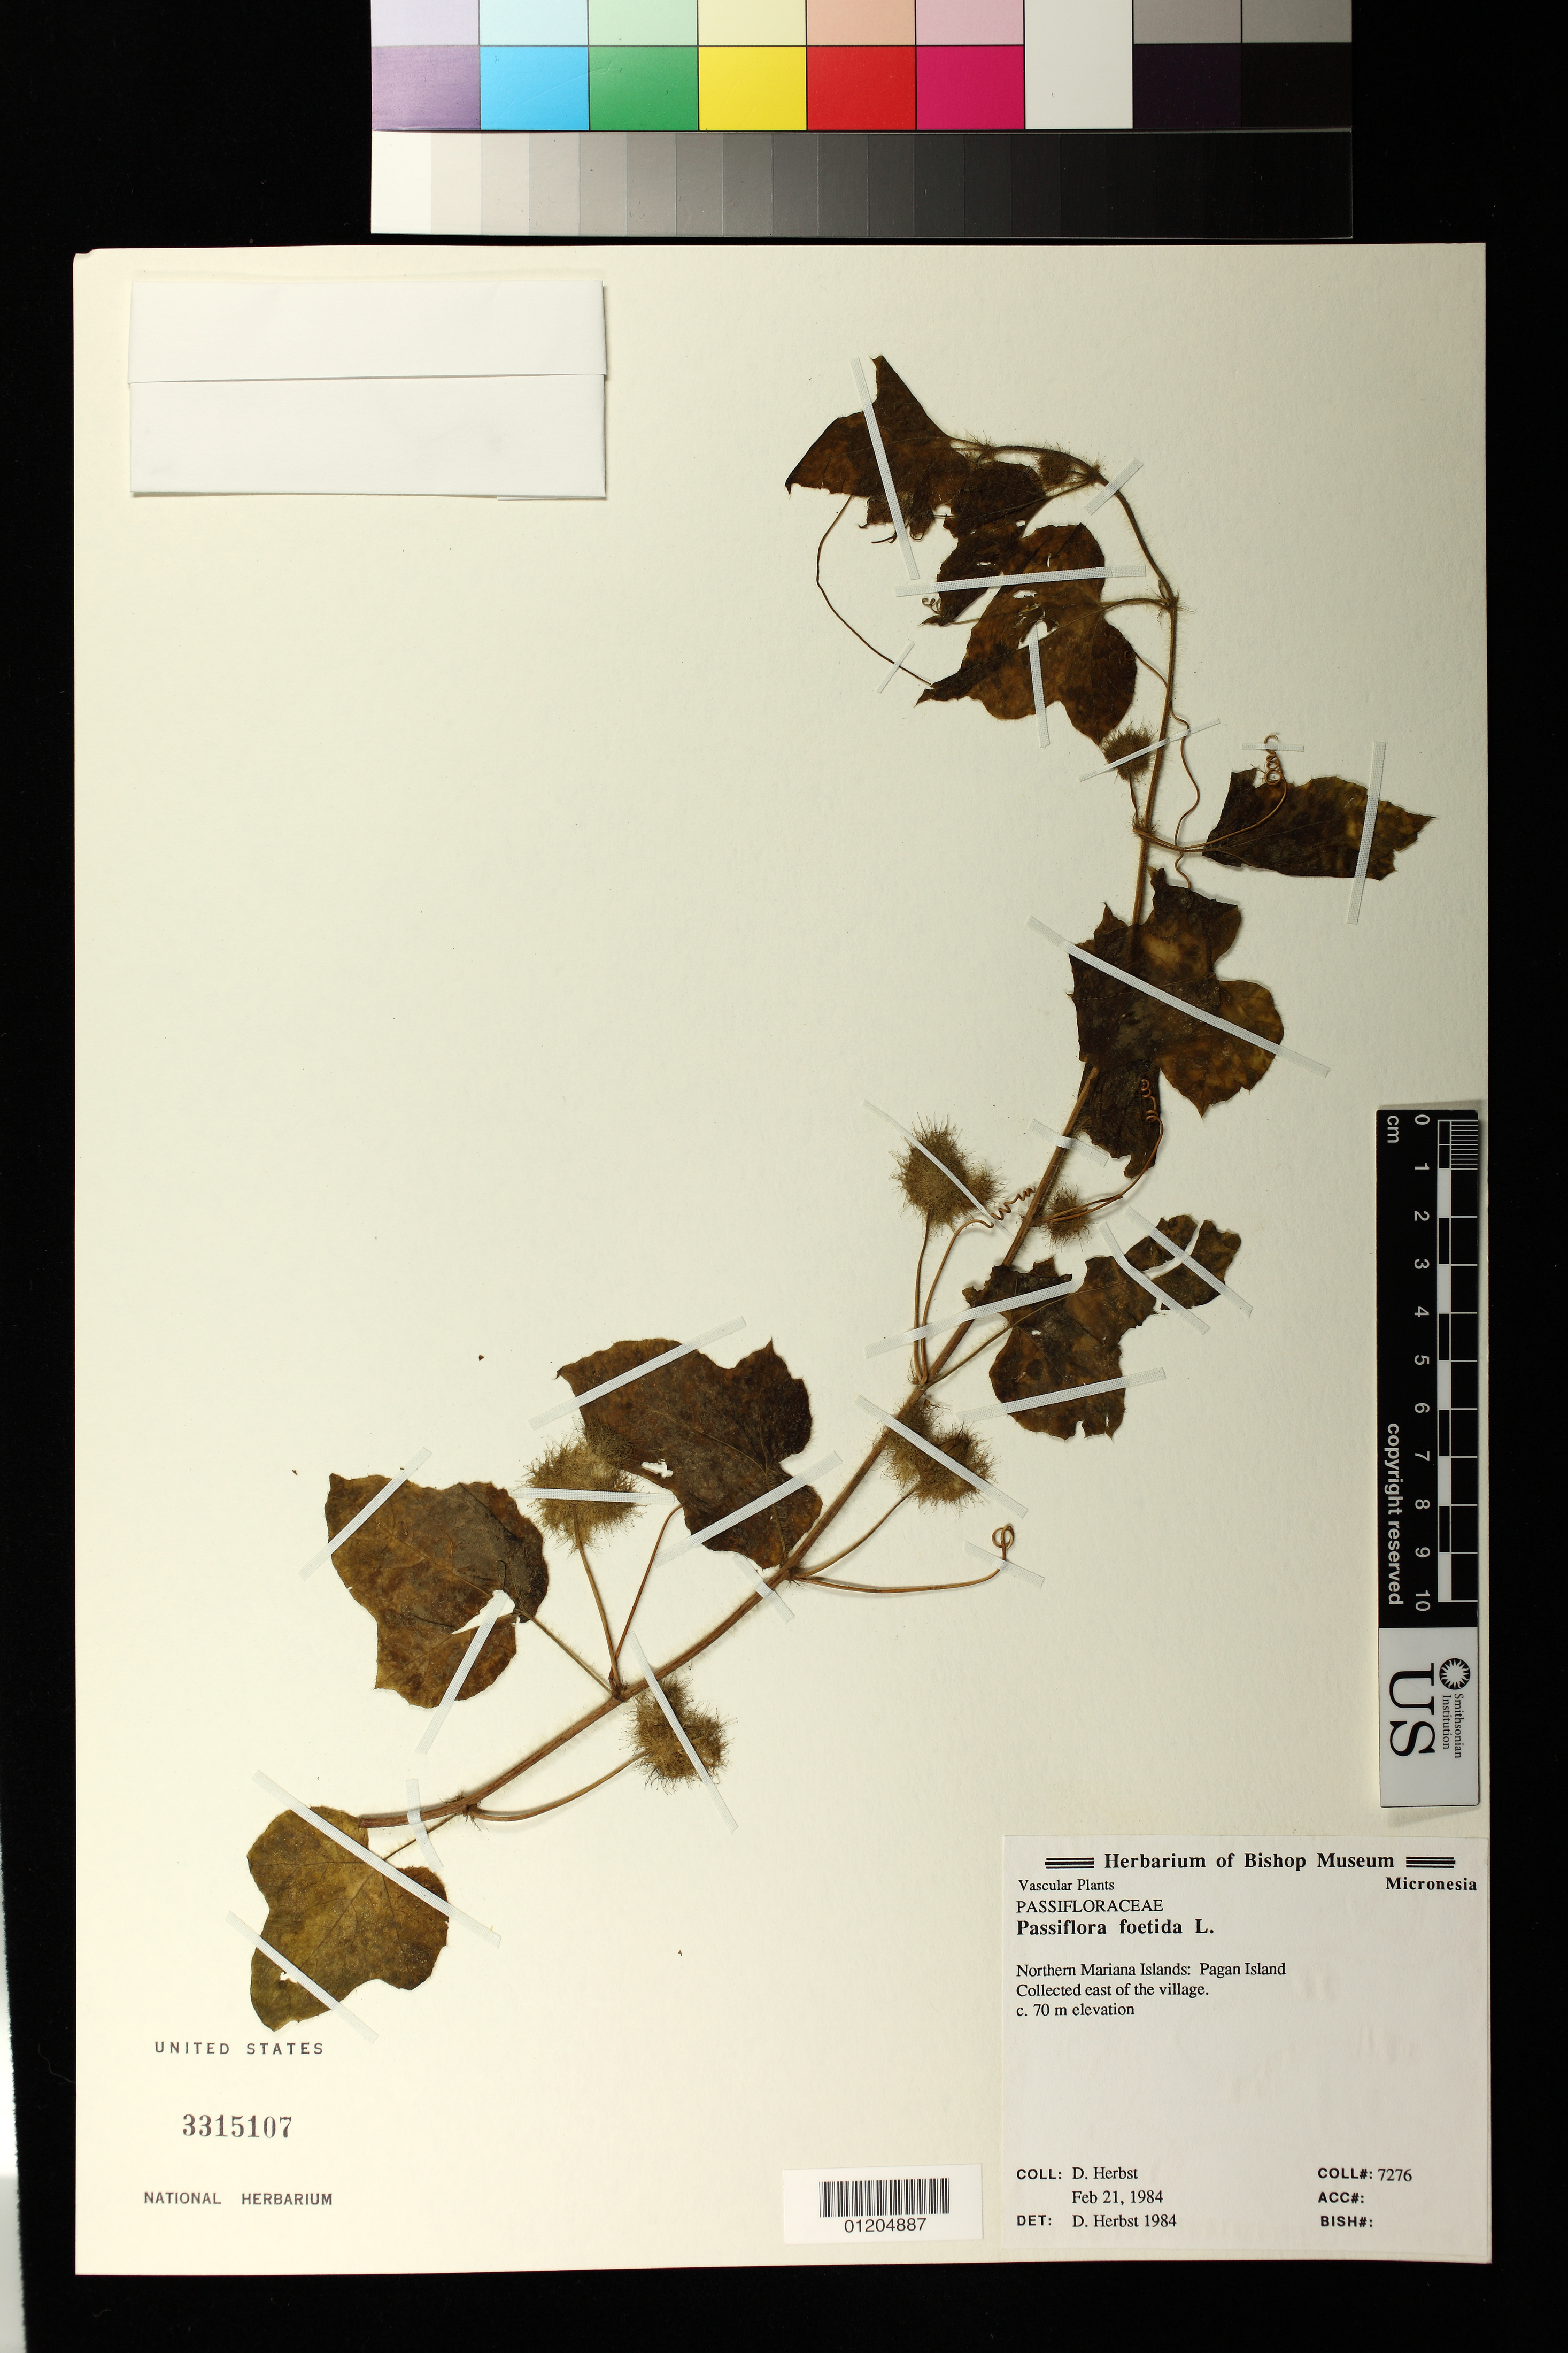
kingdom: Plantae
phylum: Tracheophyta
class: Magnoliopsida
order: Malpighiales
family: Passifloraceae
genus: Passiflora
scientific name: Passiflora foetida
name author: L.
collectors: D. Herbst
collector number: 7276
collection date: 1984-02-21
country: Northern Mariana Islands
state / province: Northern Islands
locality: Pagan Island, Collected east of the village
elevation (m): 70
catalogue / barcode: US 3315107